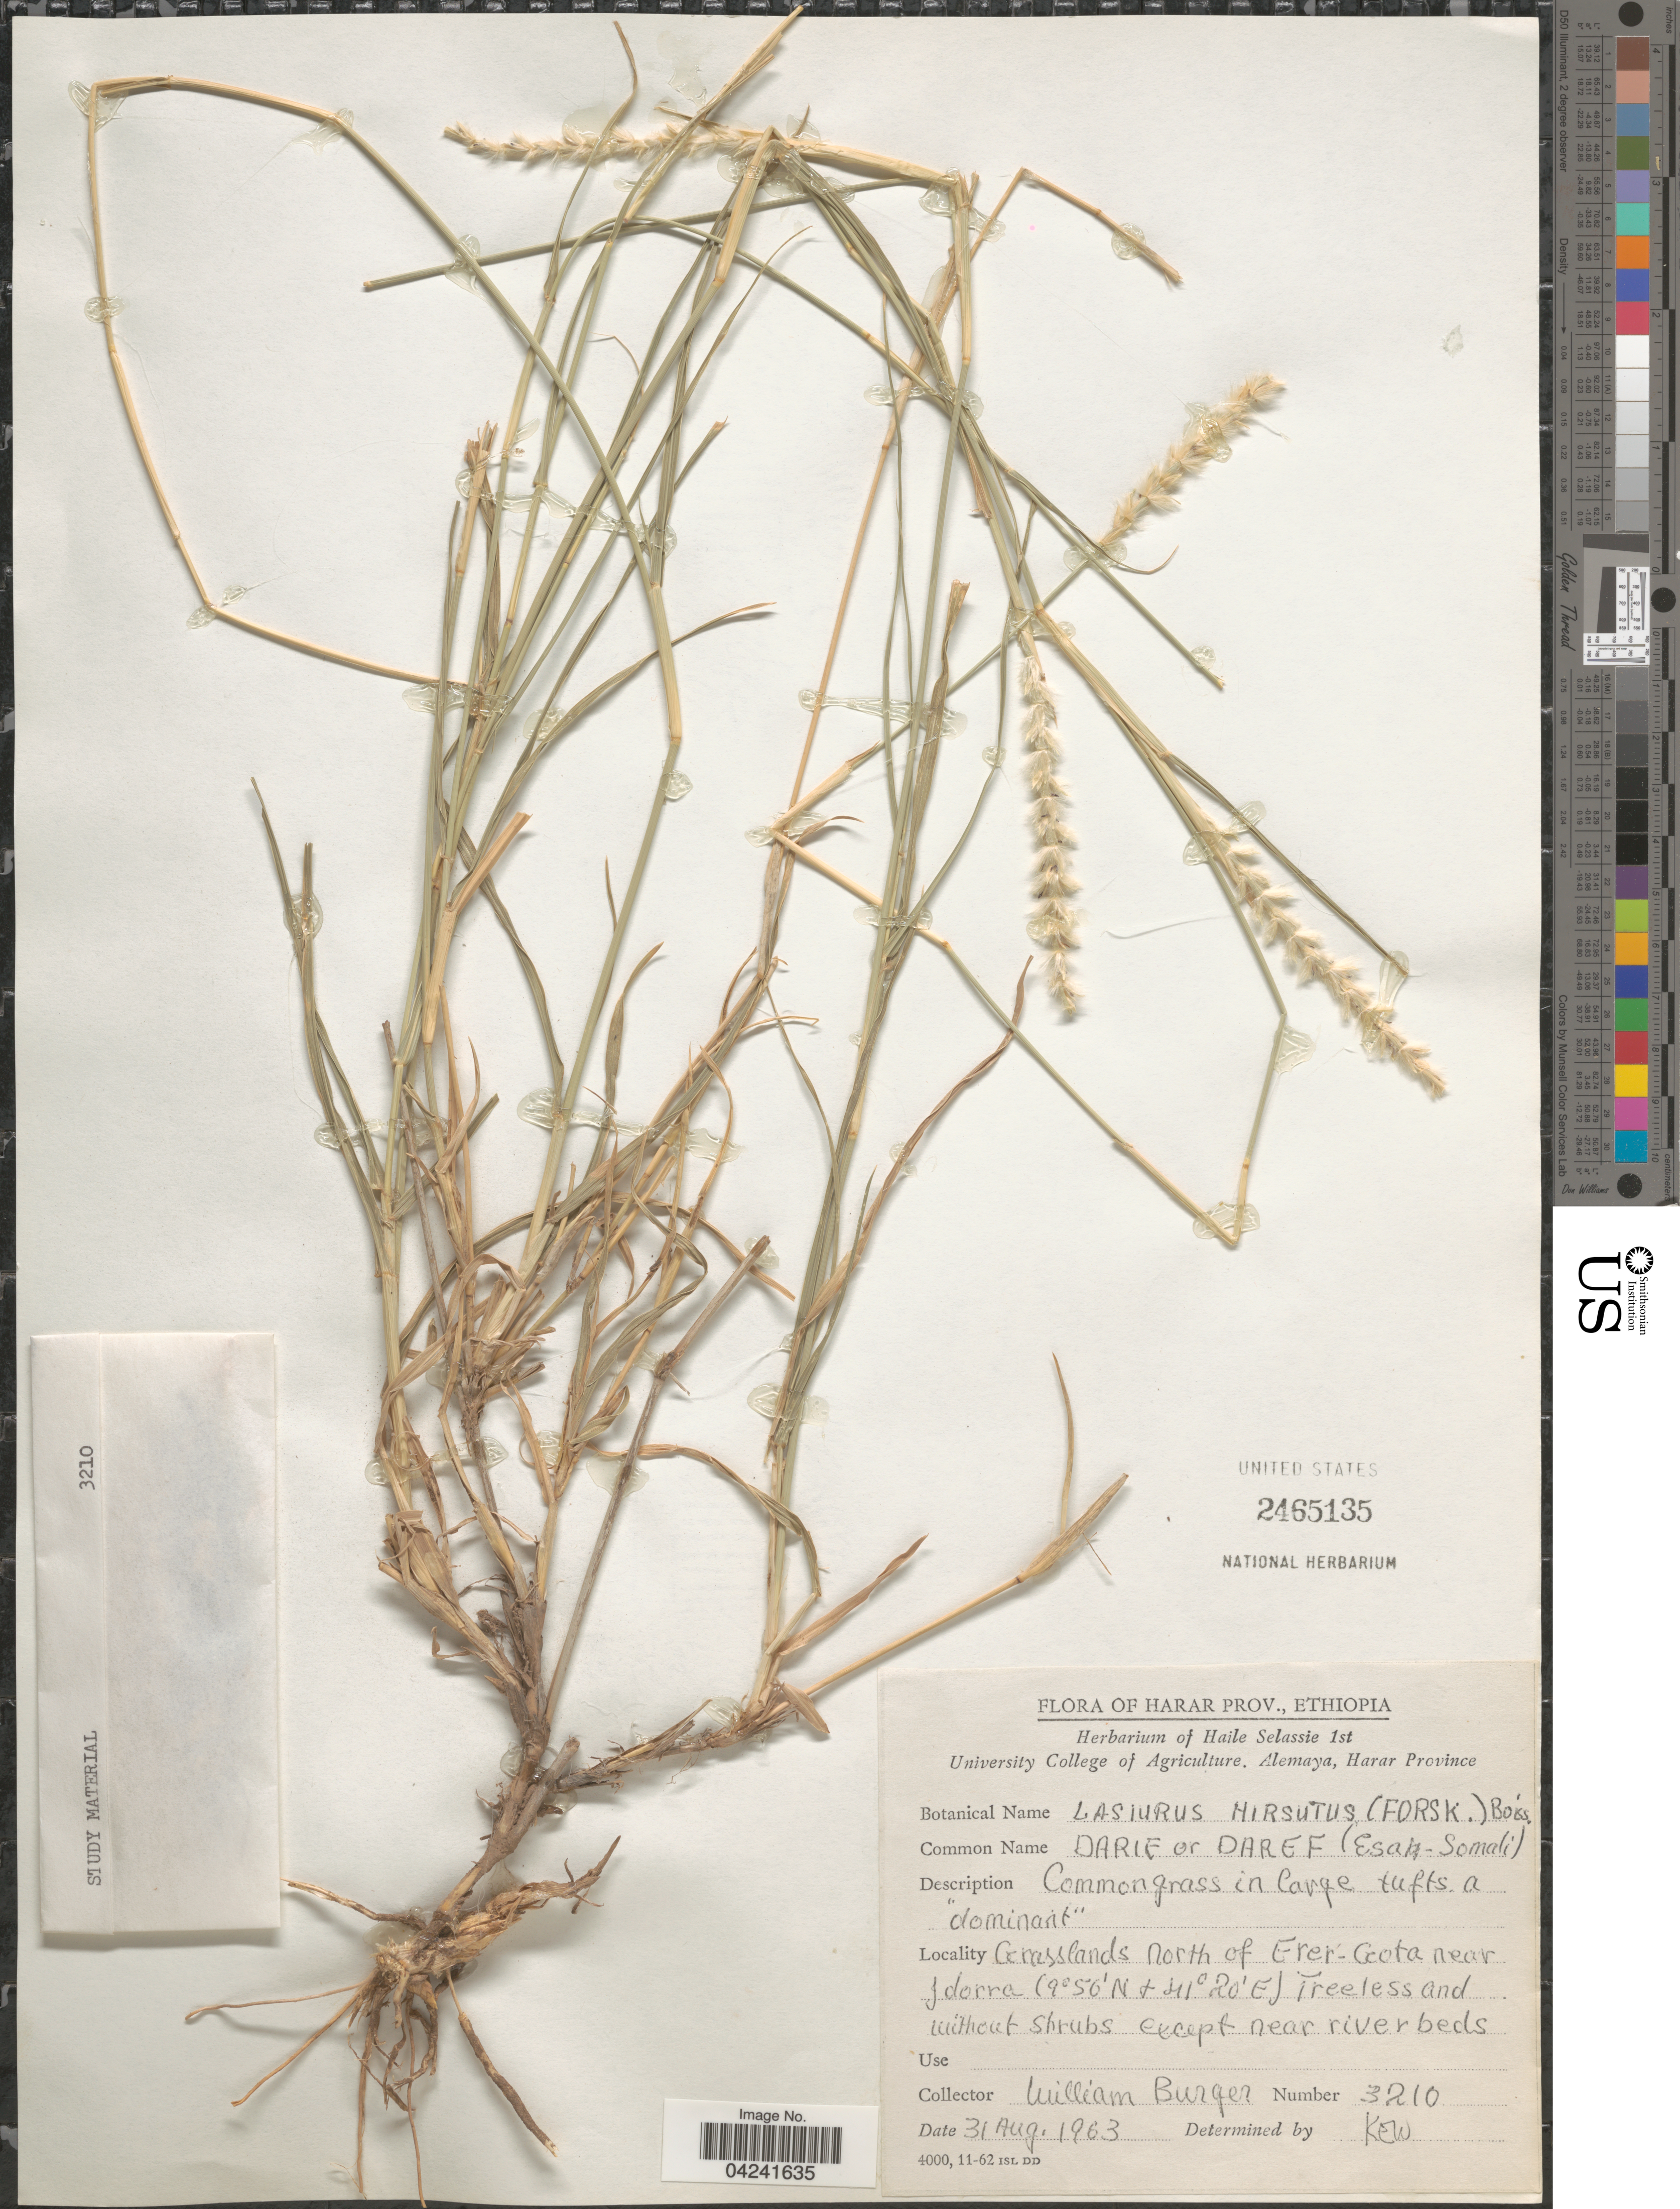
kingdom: Plantae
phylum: Tracheophyta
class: Liliopsida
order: Poales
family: Poaceae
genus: Lasiurus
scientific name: Lasiurus scindicus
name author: Henr.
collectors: W. Burger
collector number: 3210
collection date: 1963-08-31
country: Ethiopia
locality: Harar Prov. Grasslands North of Erer-Gota near Idorra.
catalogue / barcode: US 2465135